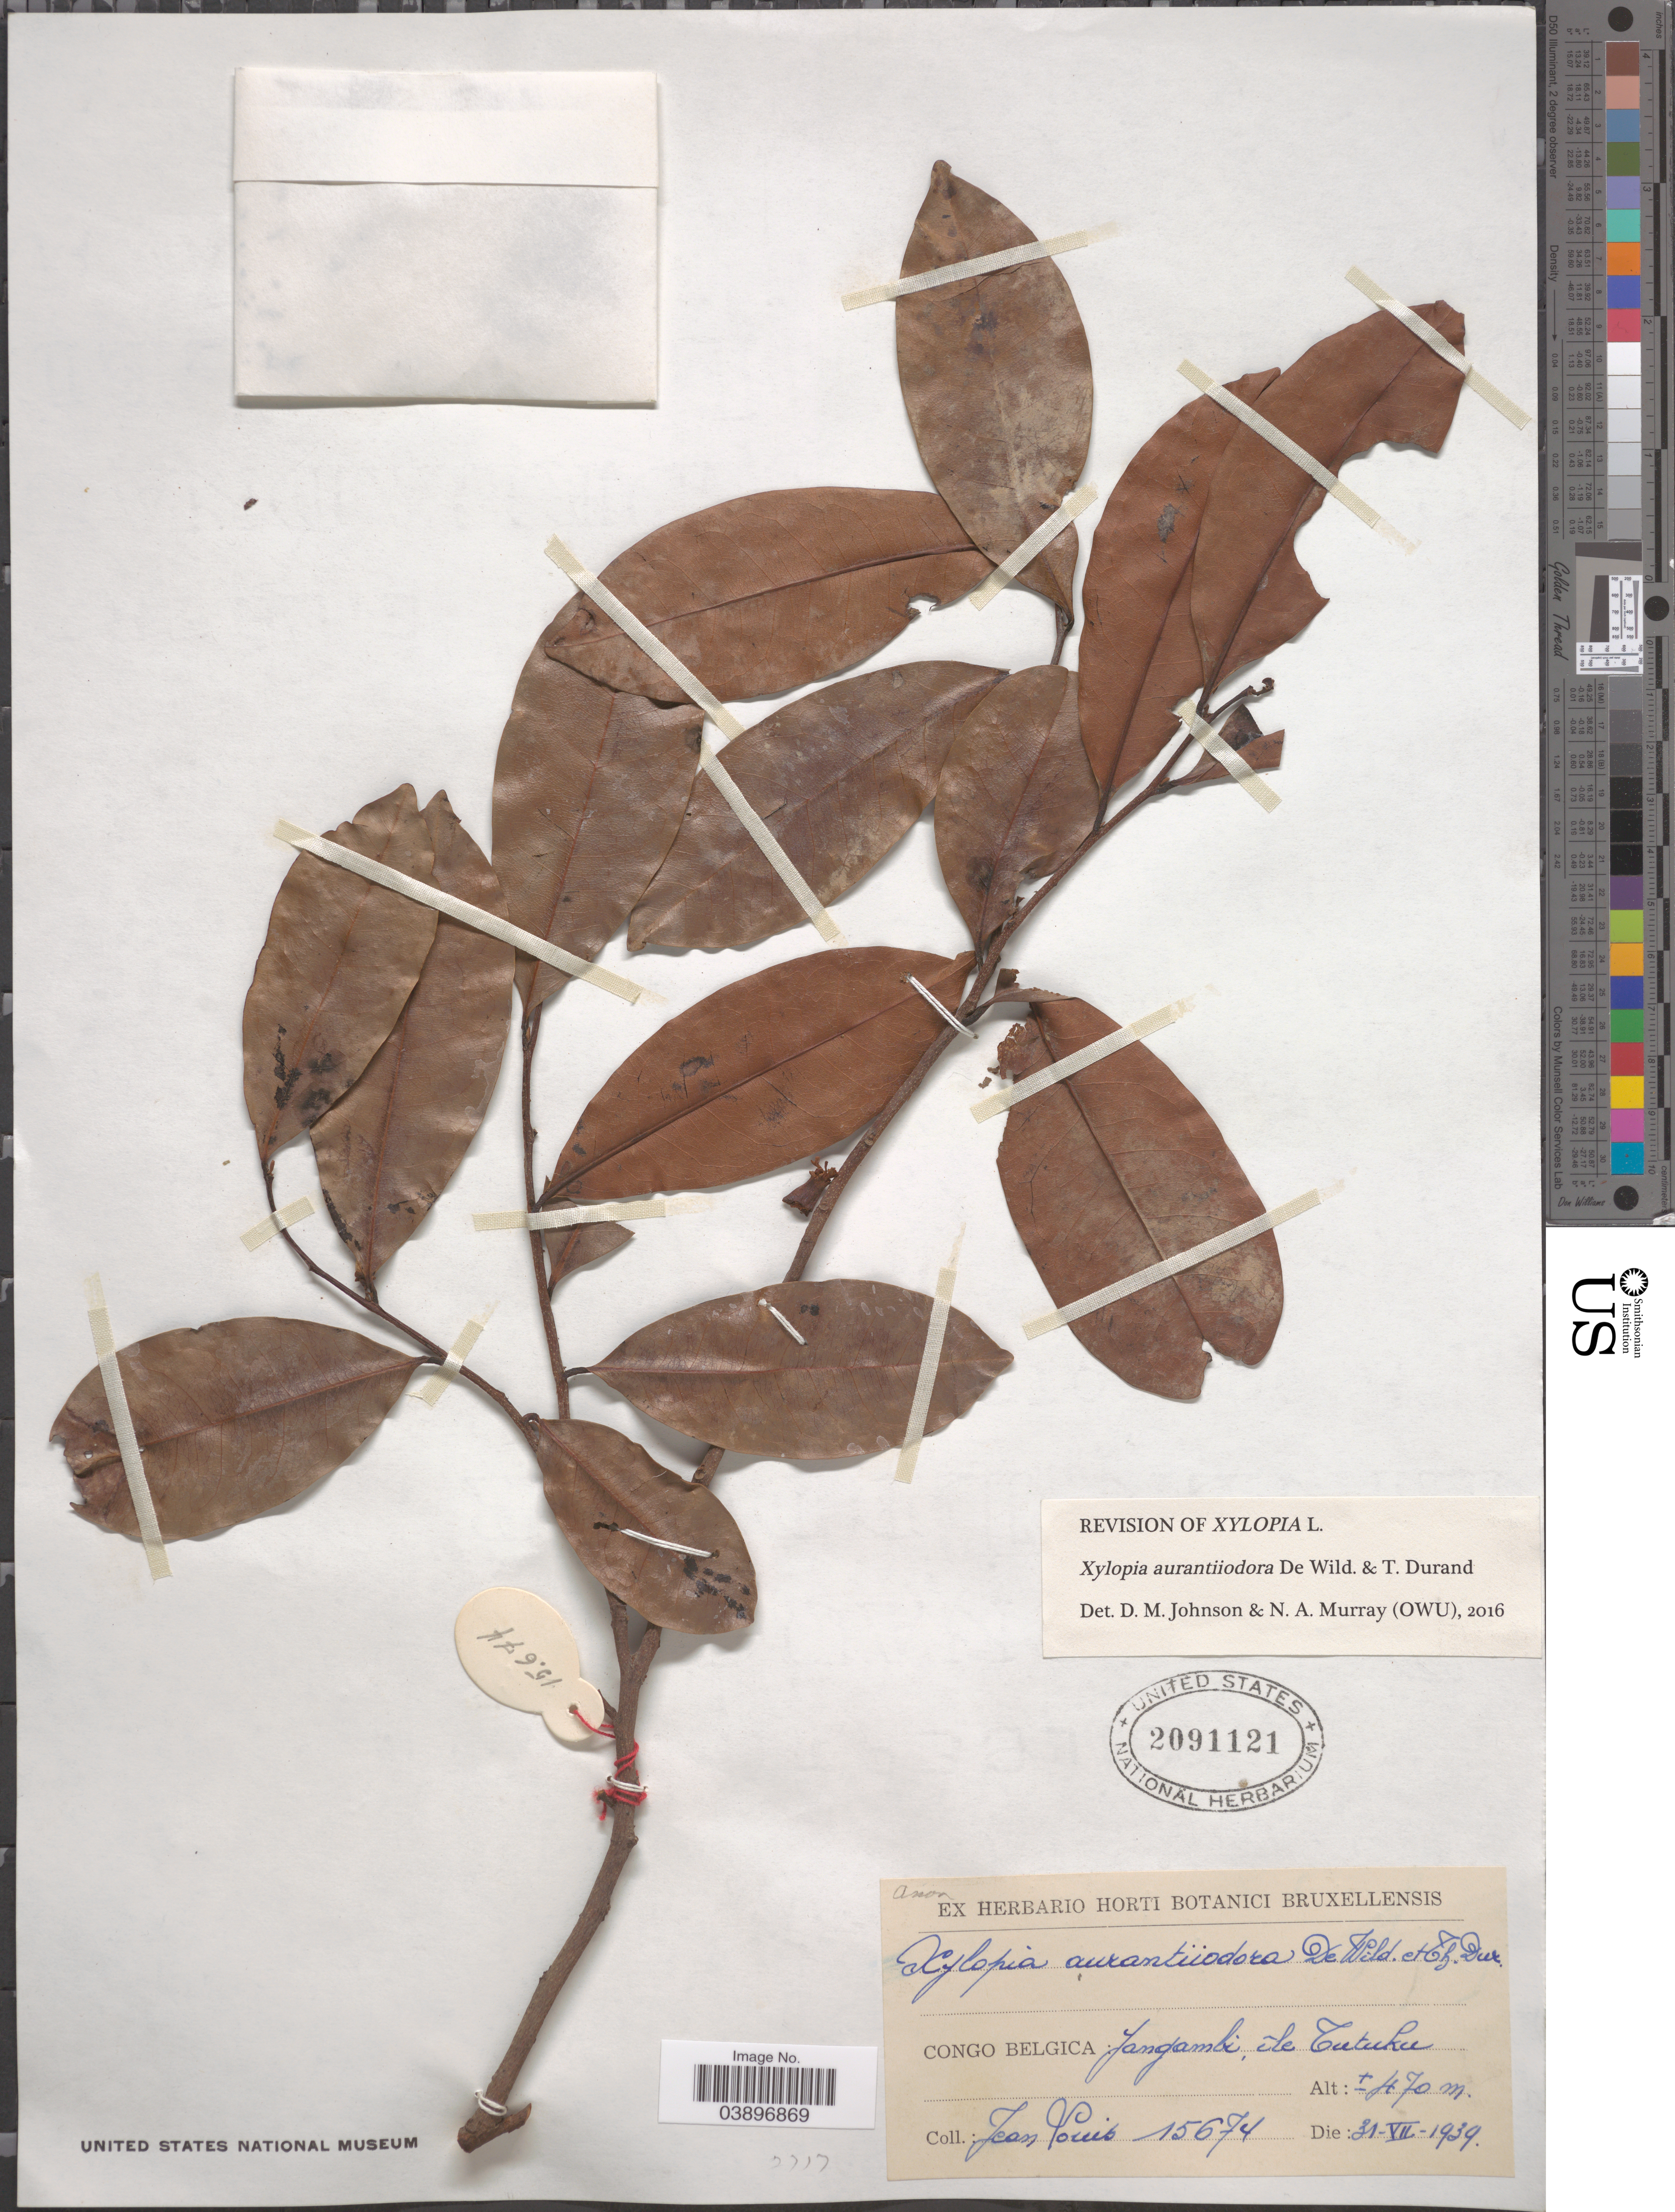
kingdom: Plantae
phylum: Tracheophyta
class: Magnoliopsida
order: Magnoliales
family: Annonaceae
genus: Xylopia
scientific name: Xylopia aurantiiodora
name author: De Wild. & Durand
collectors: J. Louis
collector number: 15674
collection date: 1939-07-31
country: Congo, Democratic Republic of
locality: Congo Belgica: Yangambi, íle Tutuku.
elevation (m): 470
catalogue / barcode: US 2091121